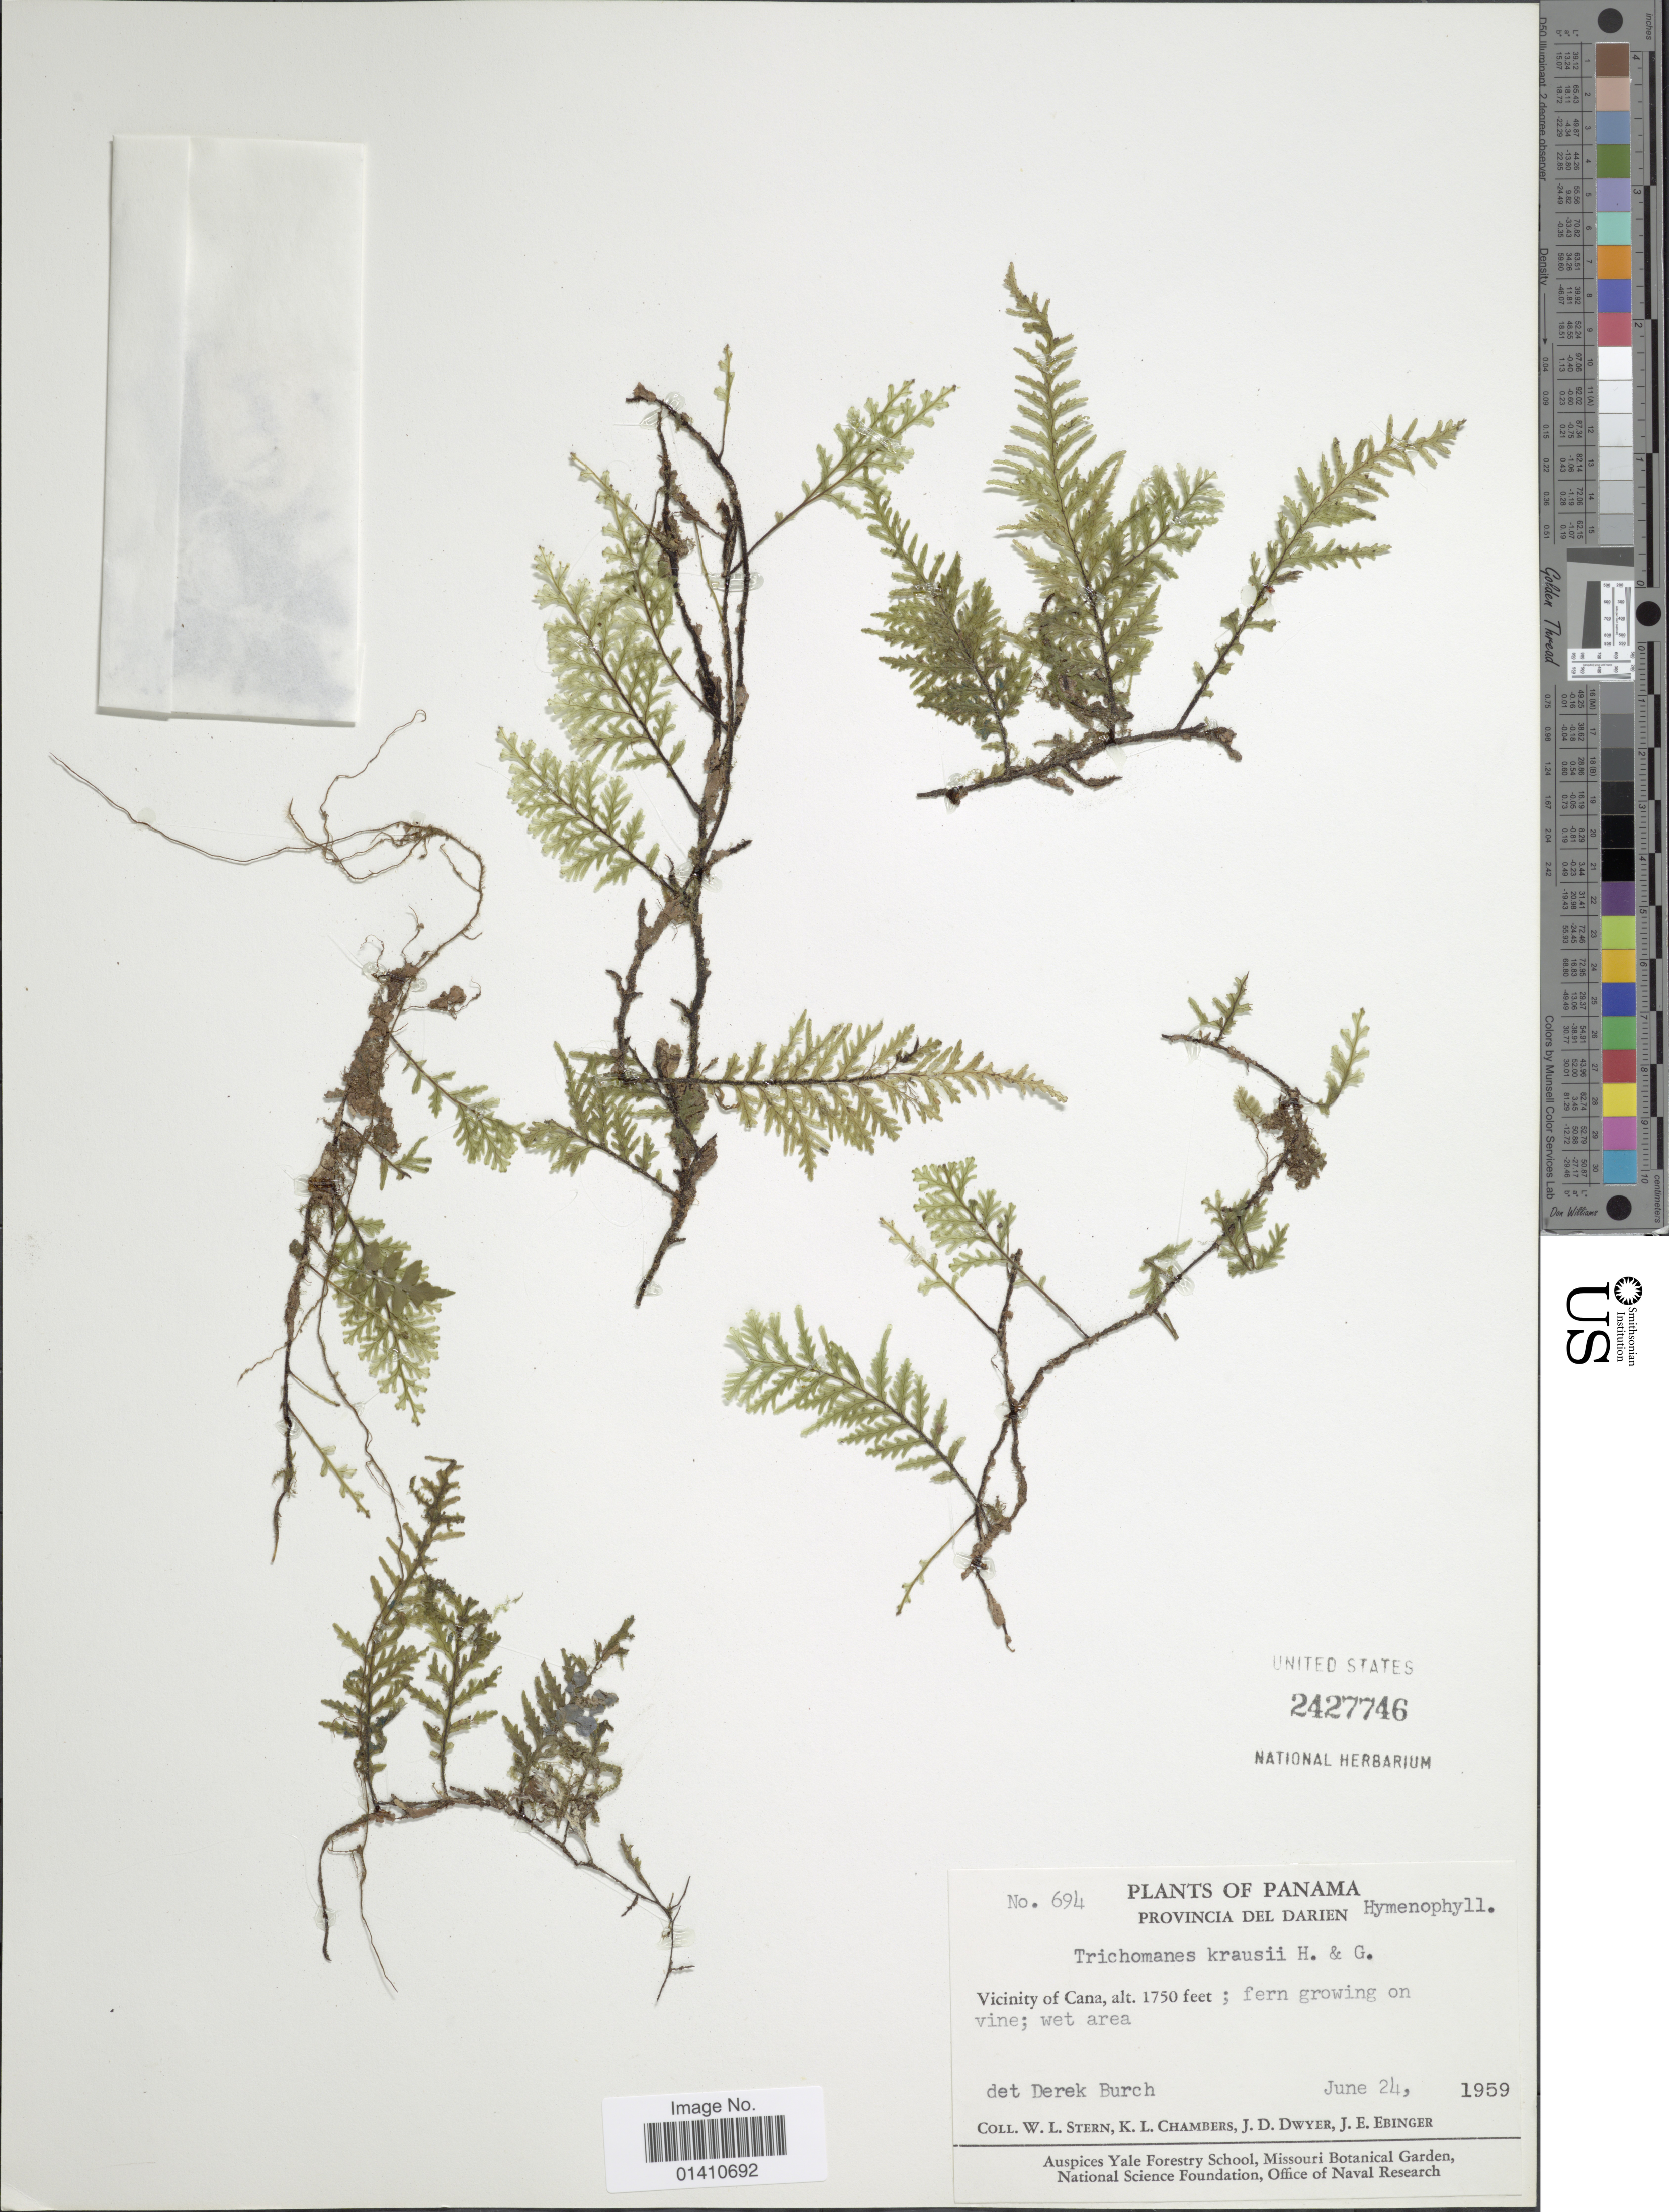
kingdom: Plantae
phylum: Tracheophyta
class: Polypodiopsida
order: Hymenophyllales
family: Hymenophyllaceae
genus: Didymoglossum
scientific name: Didymoglossum kraussii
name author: (Hook. & Grev.) C. Presl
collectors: W. L. Stern, K. Chambers, J. D. Dwyer & J. Ebinger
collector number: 694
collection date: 1959-06-24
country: Panama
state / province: Darién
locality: Provincia del darien. Vicinity of Cana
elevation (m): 533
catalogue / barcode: US 2427746